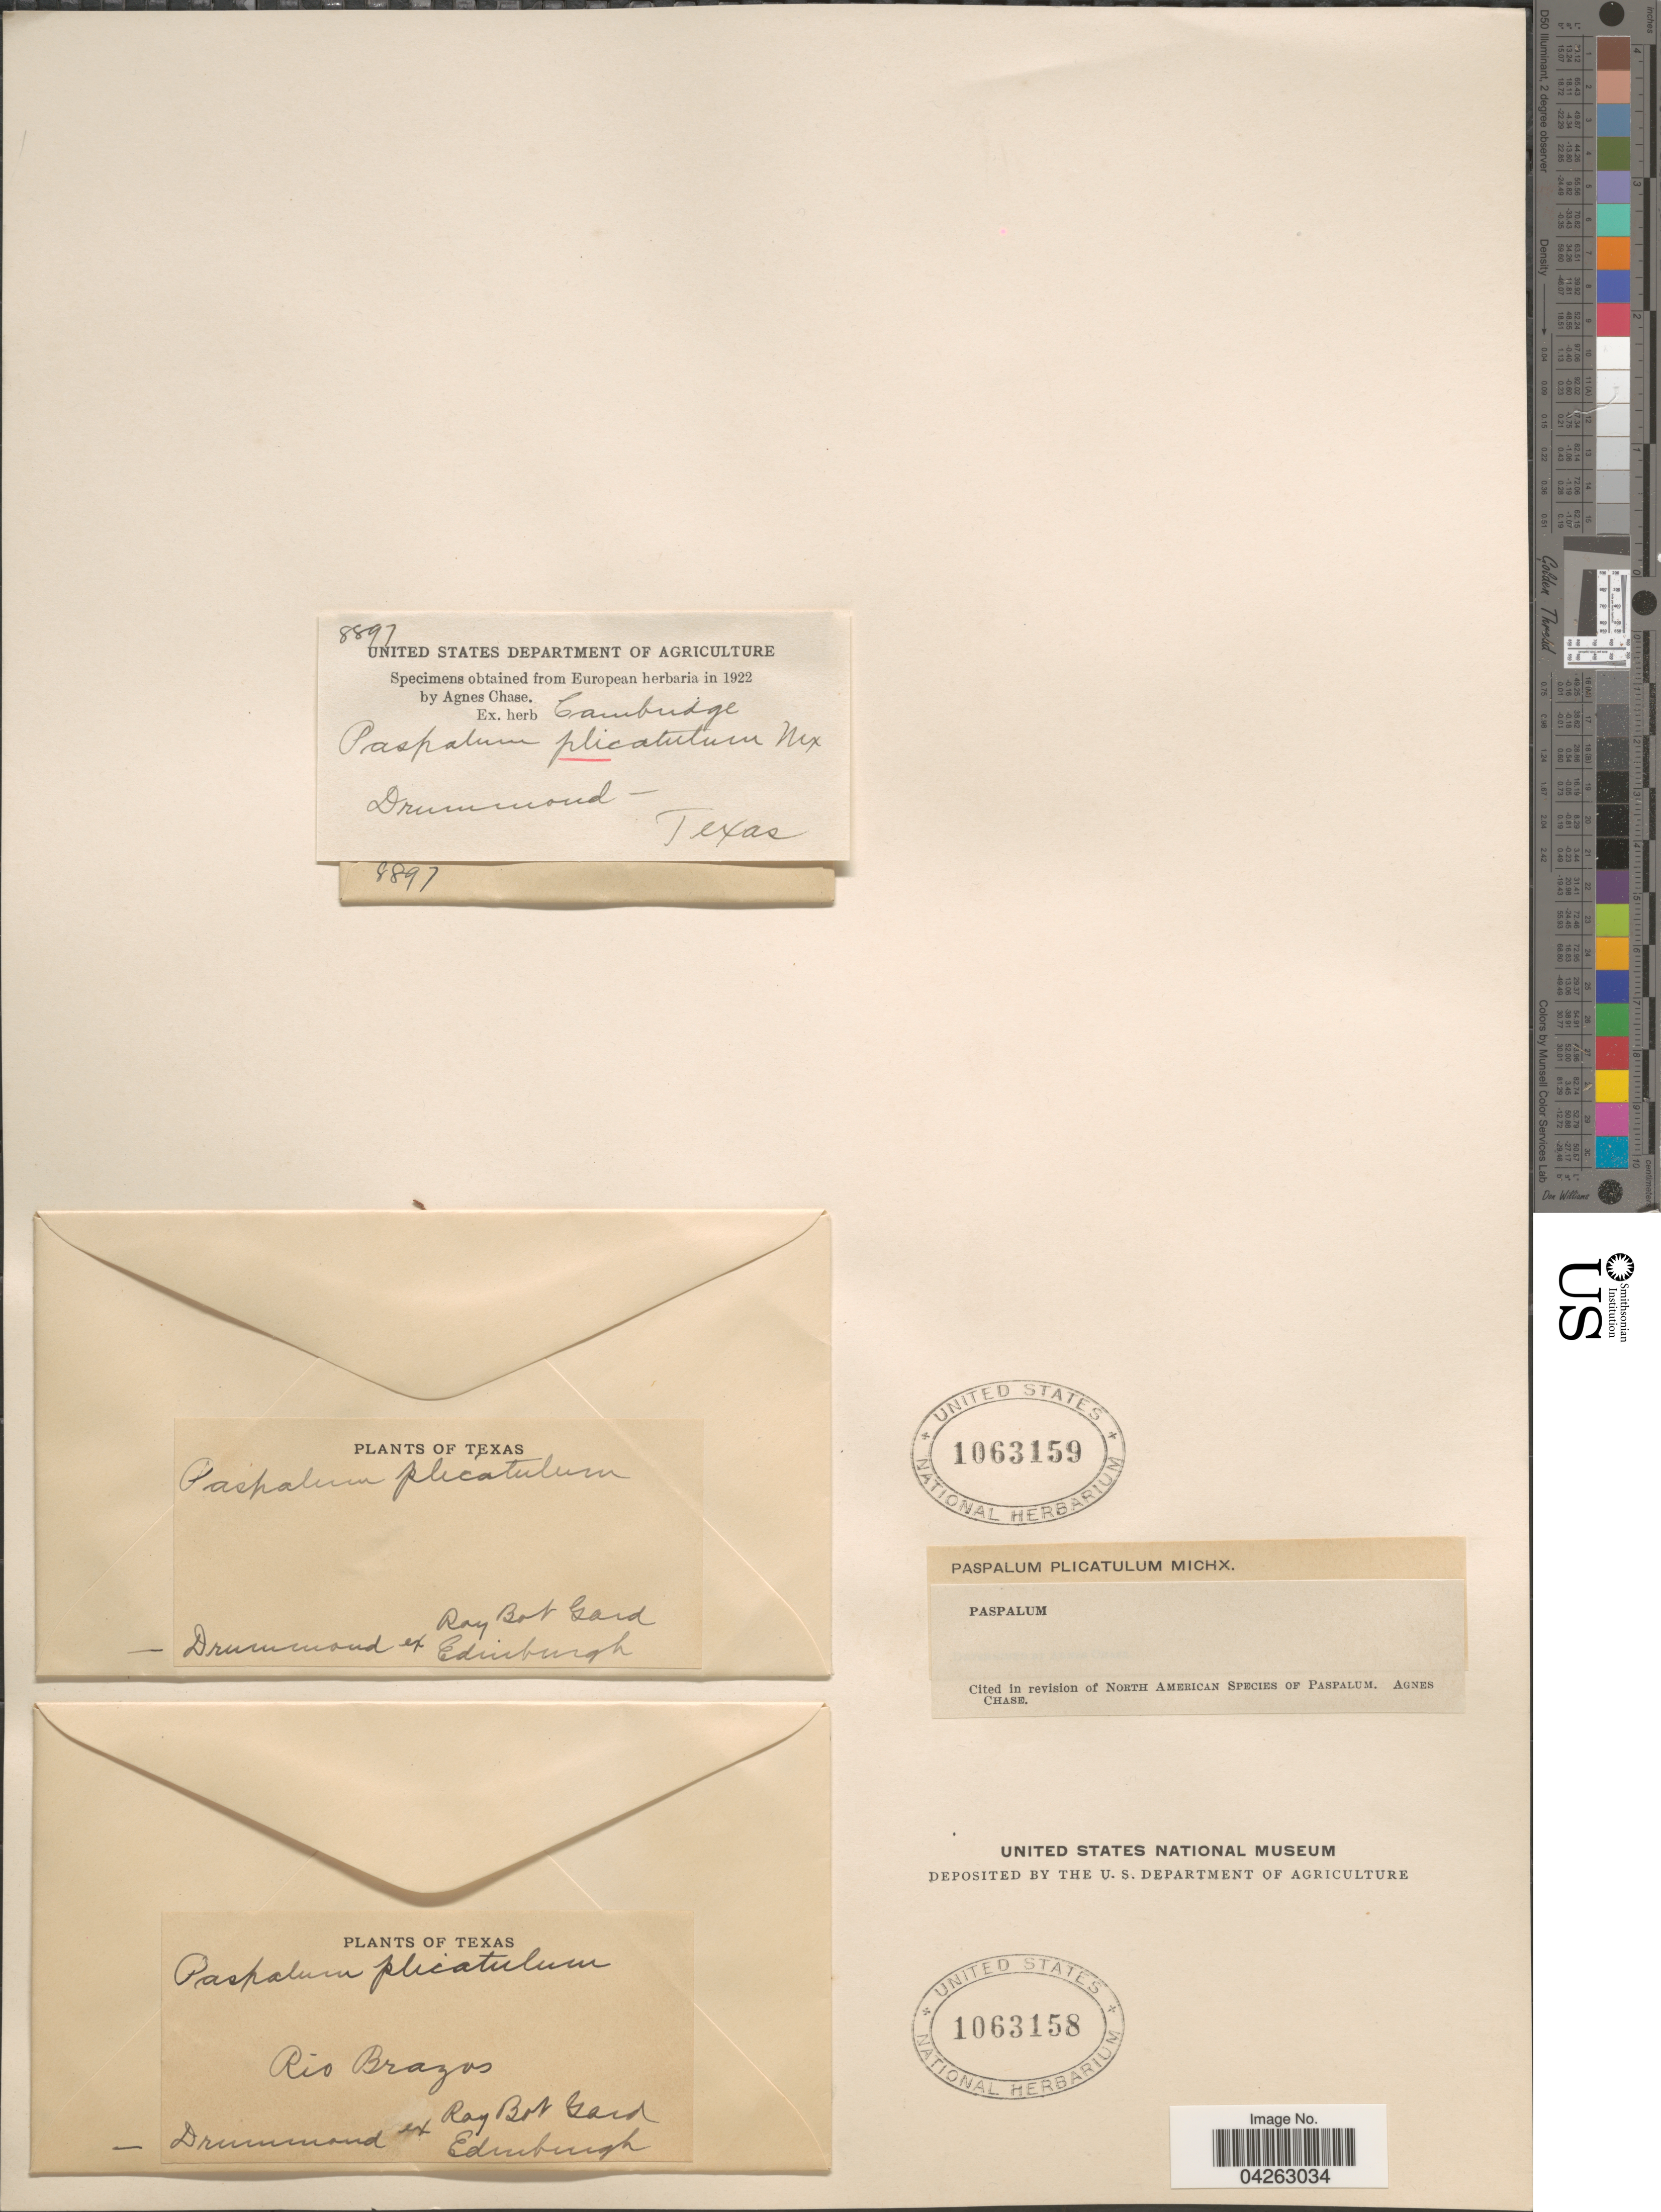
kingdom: Plantae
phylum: Tracheophyta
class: Liliopsida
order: Poales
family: Poaceae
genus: Paspalum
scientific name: Paspalum plicatulum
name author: Michx.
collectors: -. Drummond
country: United States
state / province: Texas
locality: Rio Brazos.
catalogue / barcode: US 1063158-2